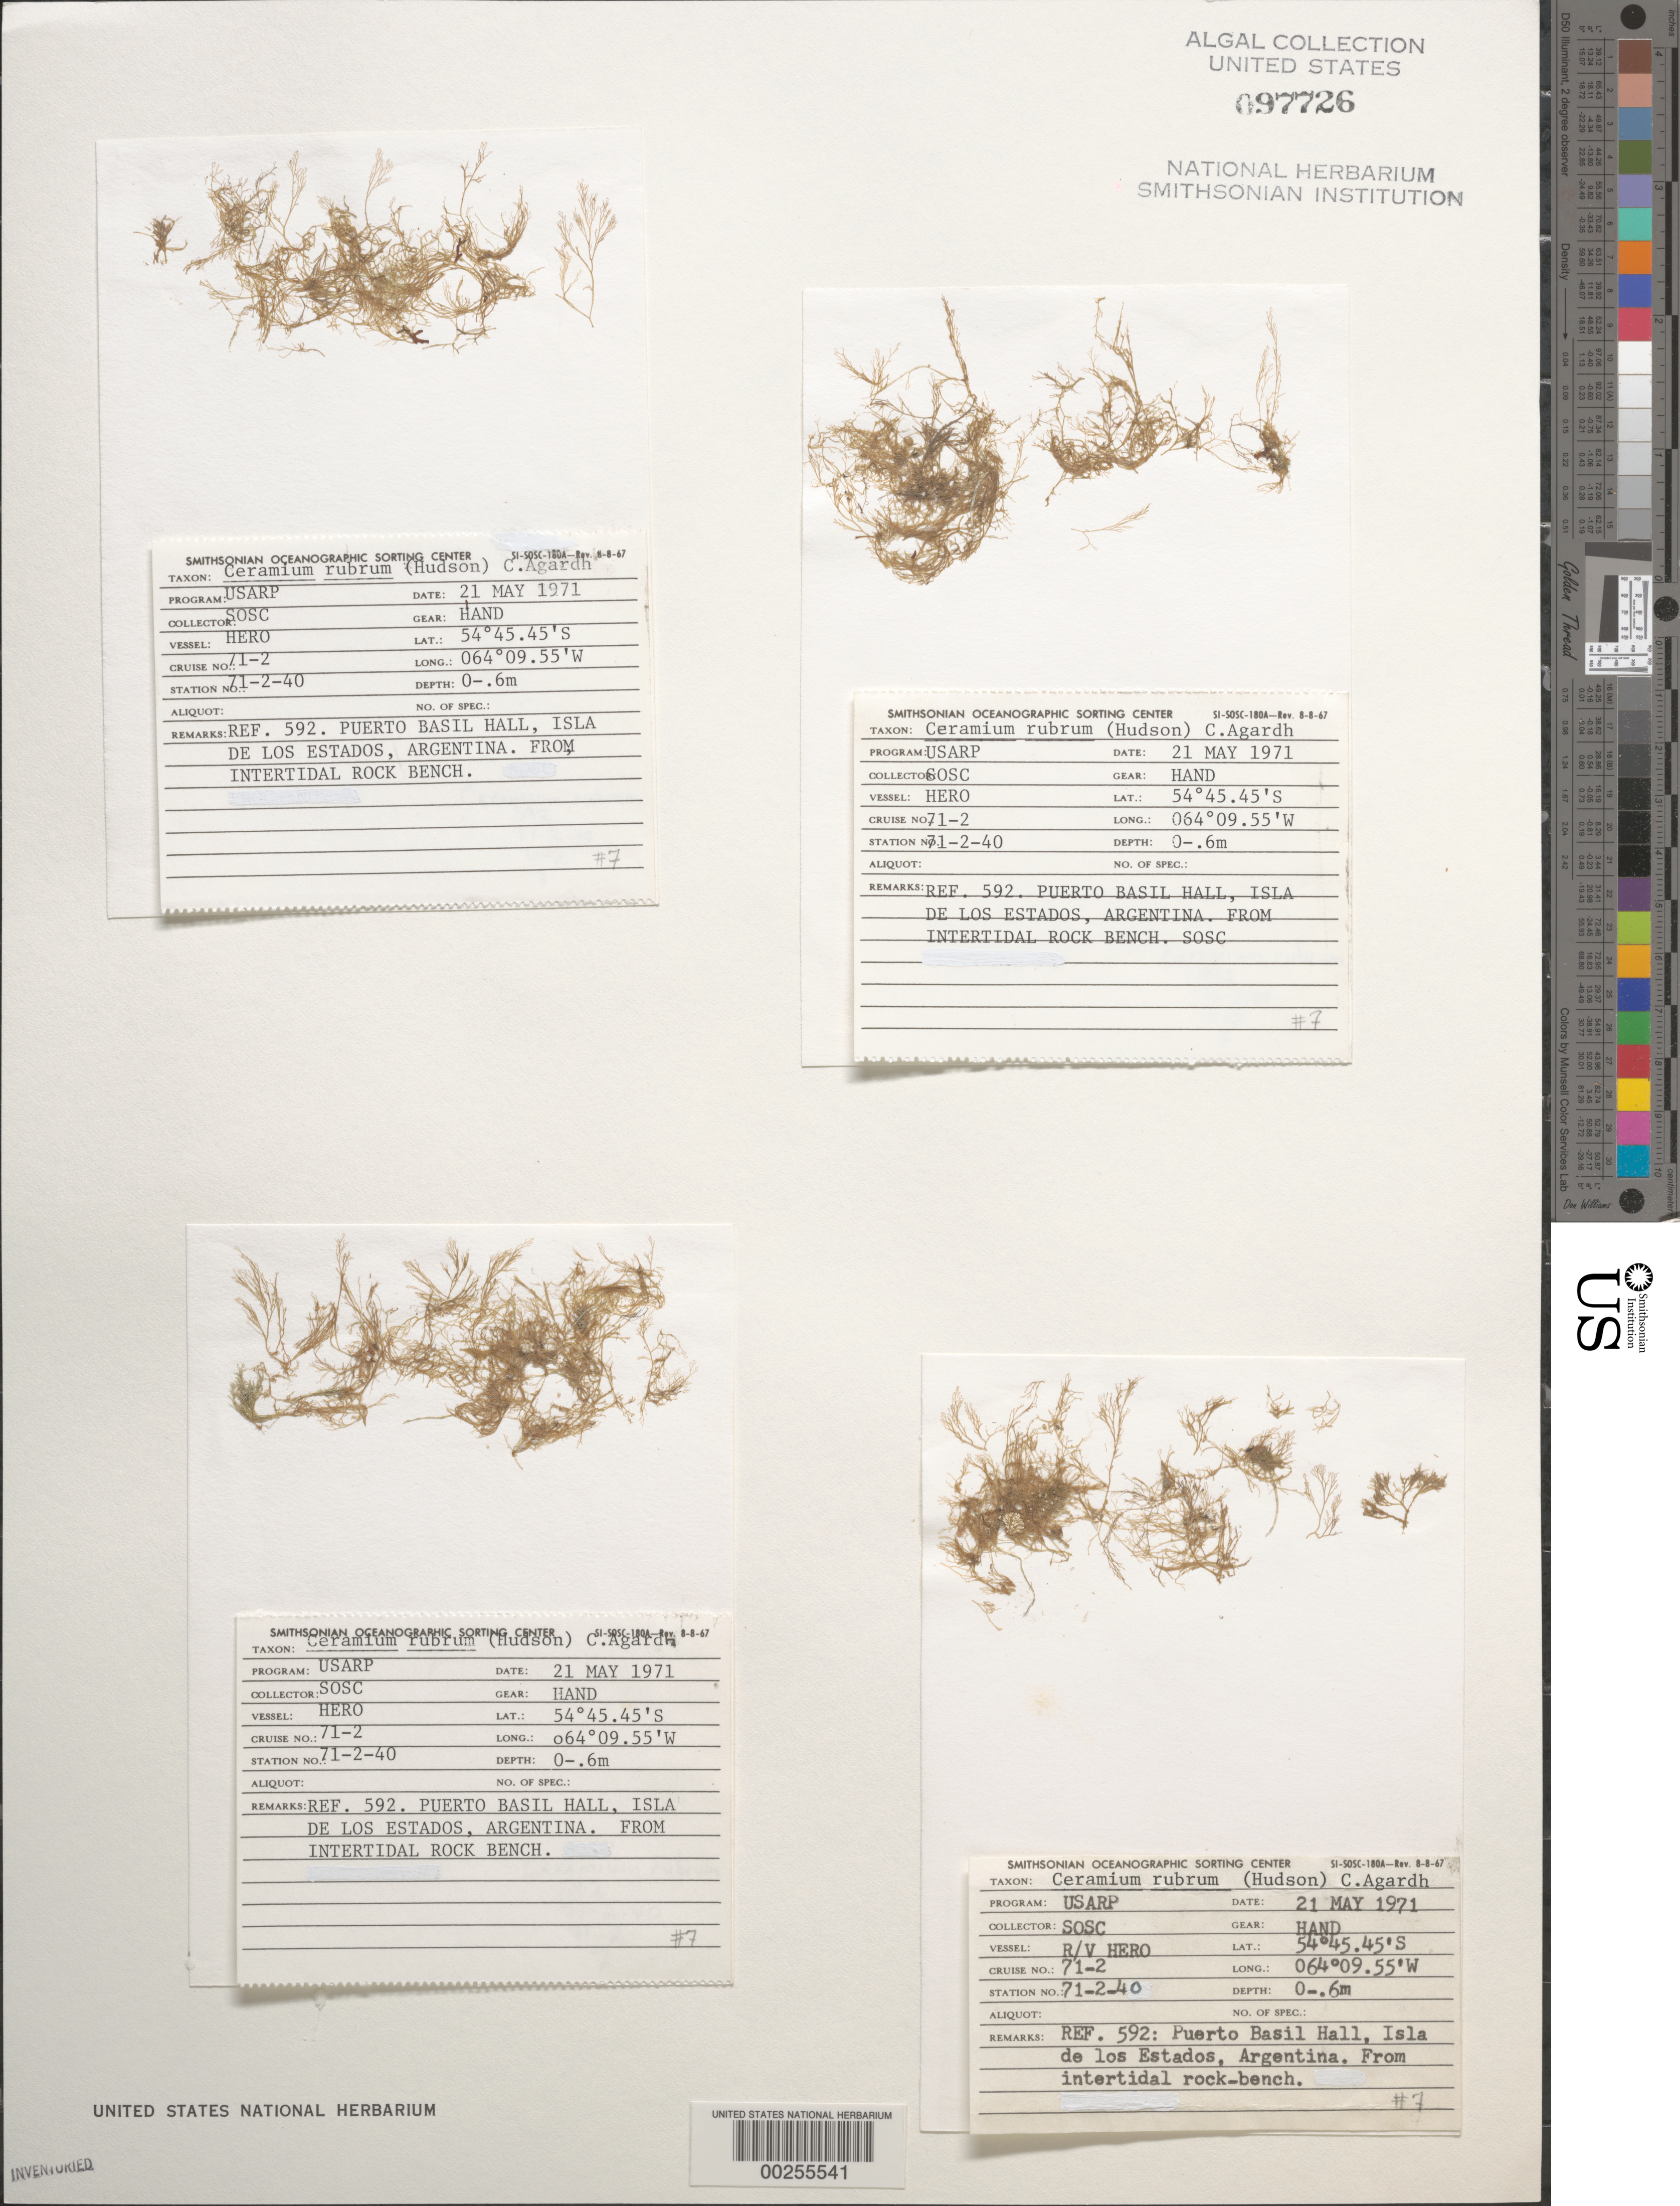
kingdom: Plantae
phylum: Rhodophyta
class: Florideophyceae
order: Ceramiales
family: Ceramiaceae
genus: Ceramium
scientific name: Ceramium rubrum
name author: C. Agardh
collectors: SOSC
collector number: Station 71-2-40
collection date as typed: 21 May 1971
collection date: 1971-05-21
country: Argentina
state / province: Tierra del Fuego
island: Isla de los Estados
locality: Puerto Basil Hall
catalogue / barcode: US 97726